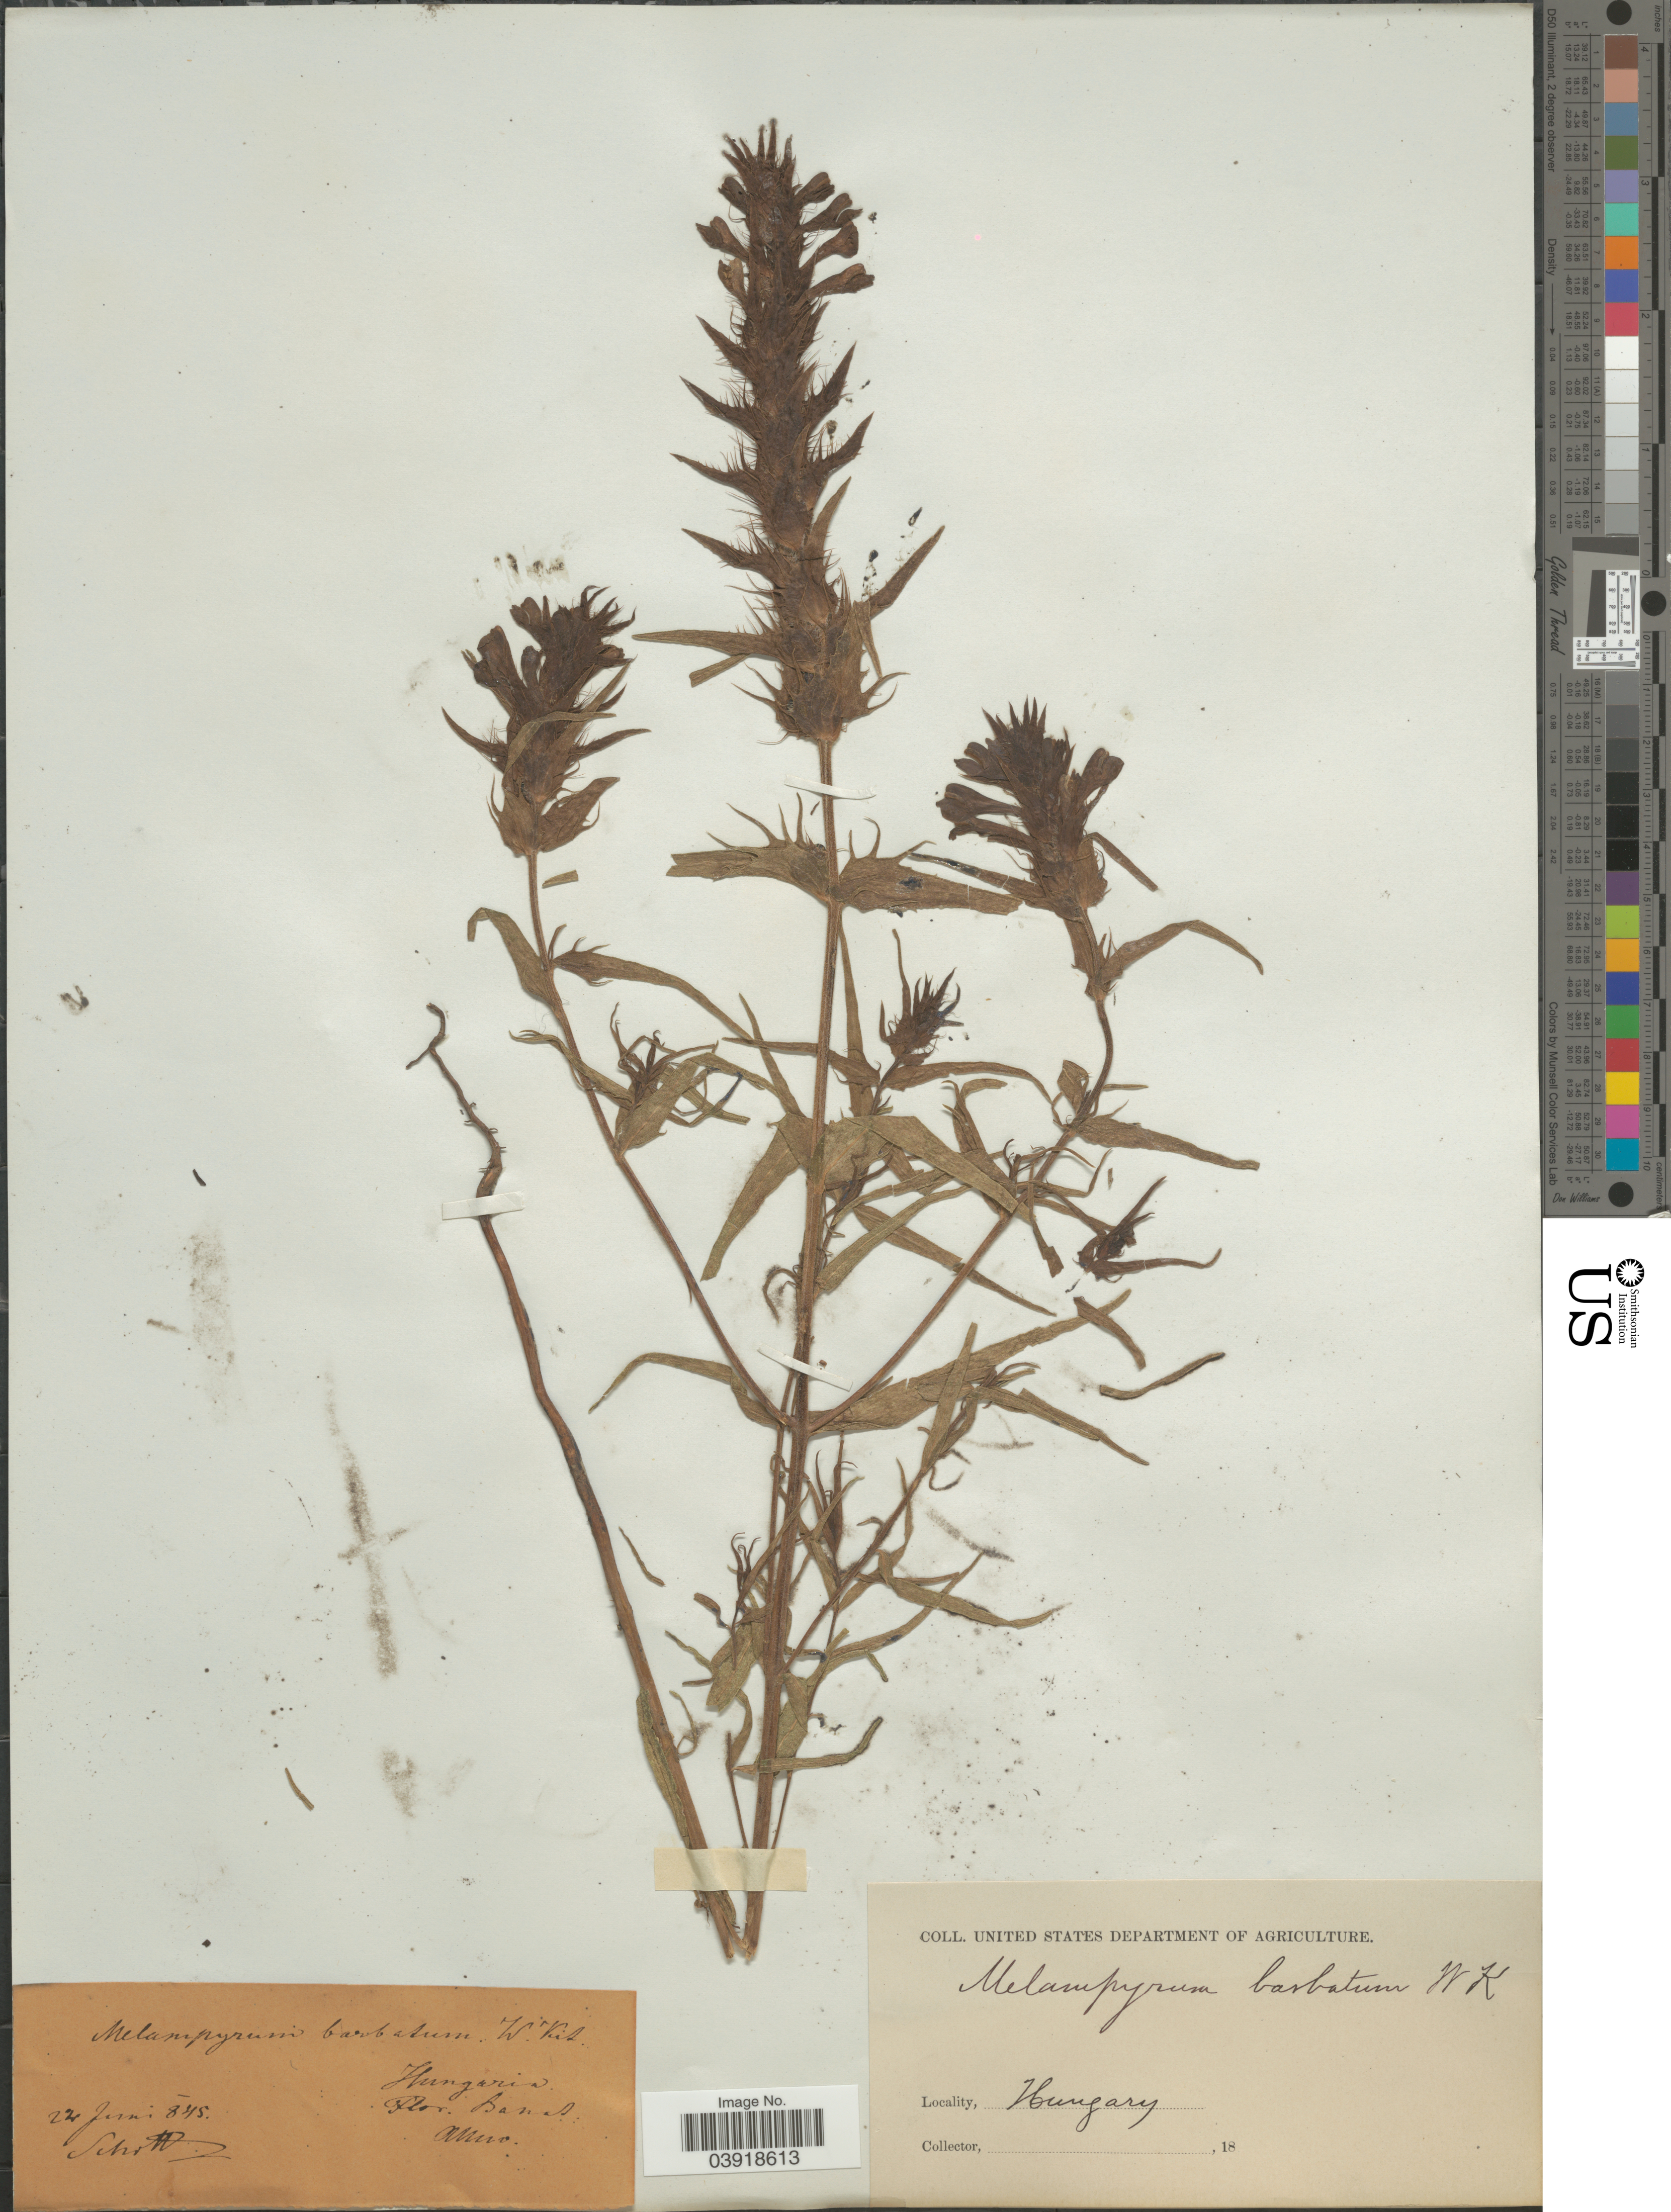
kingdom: Plantae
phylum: Tracheophyta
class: Magnoliopsida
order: Lamiales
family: Orobanchaceae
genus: Melampyrum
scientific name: Melampyrum barbatum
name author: Waldst. & Kit. ex Willd.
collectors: Schott, --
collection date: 1845-06-22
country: Hungary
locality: Banat.